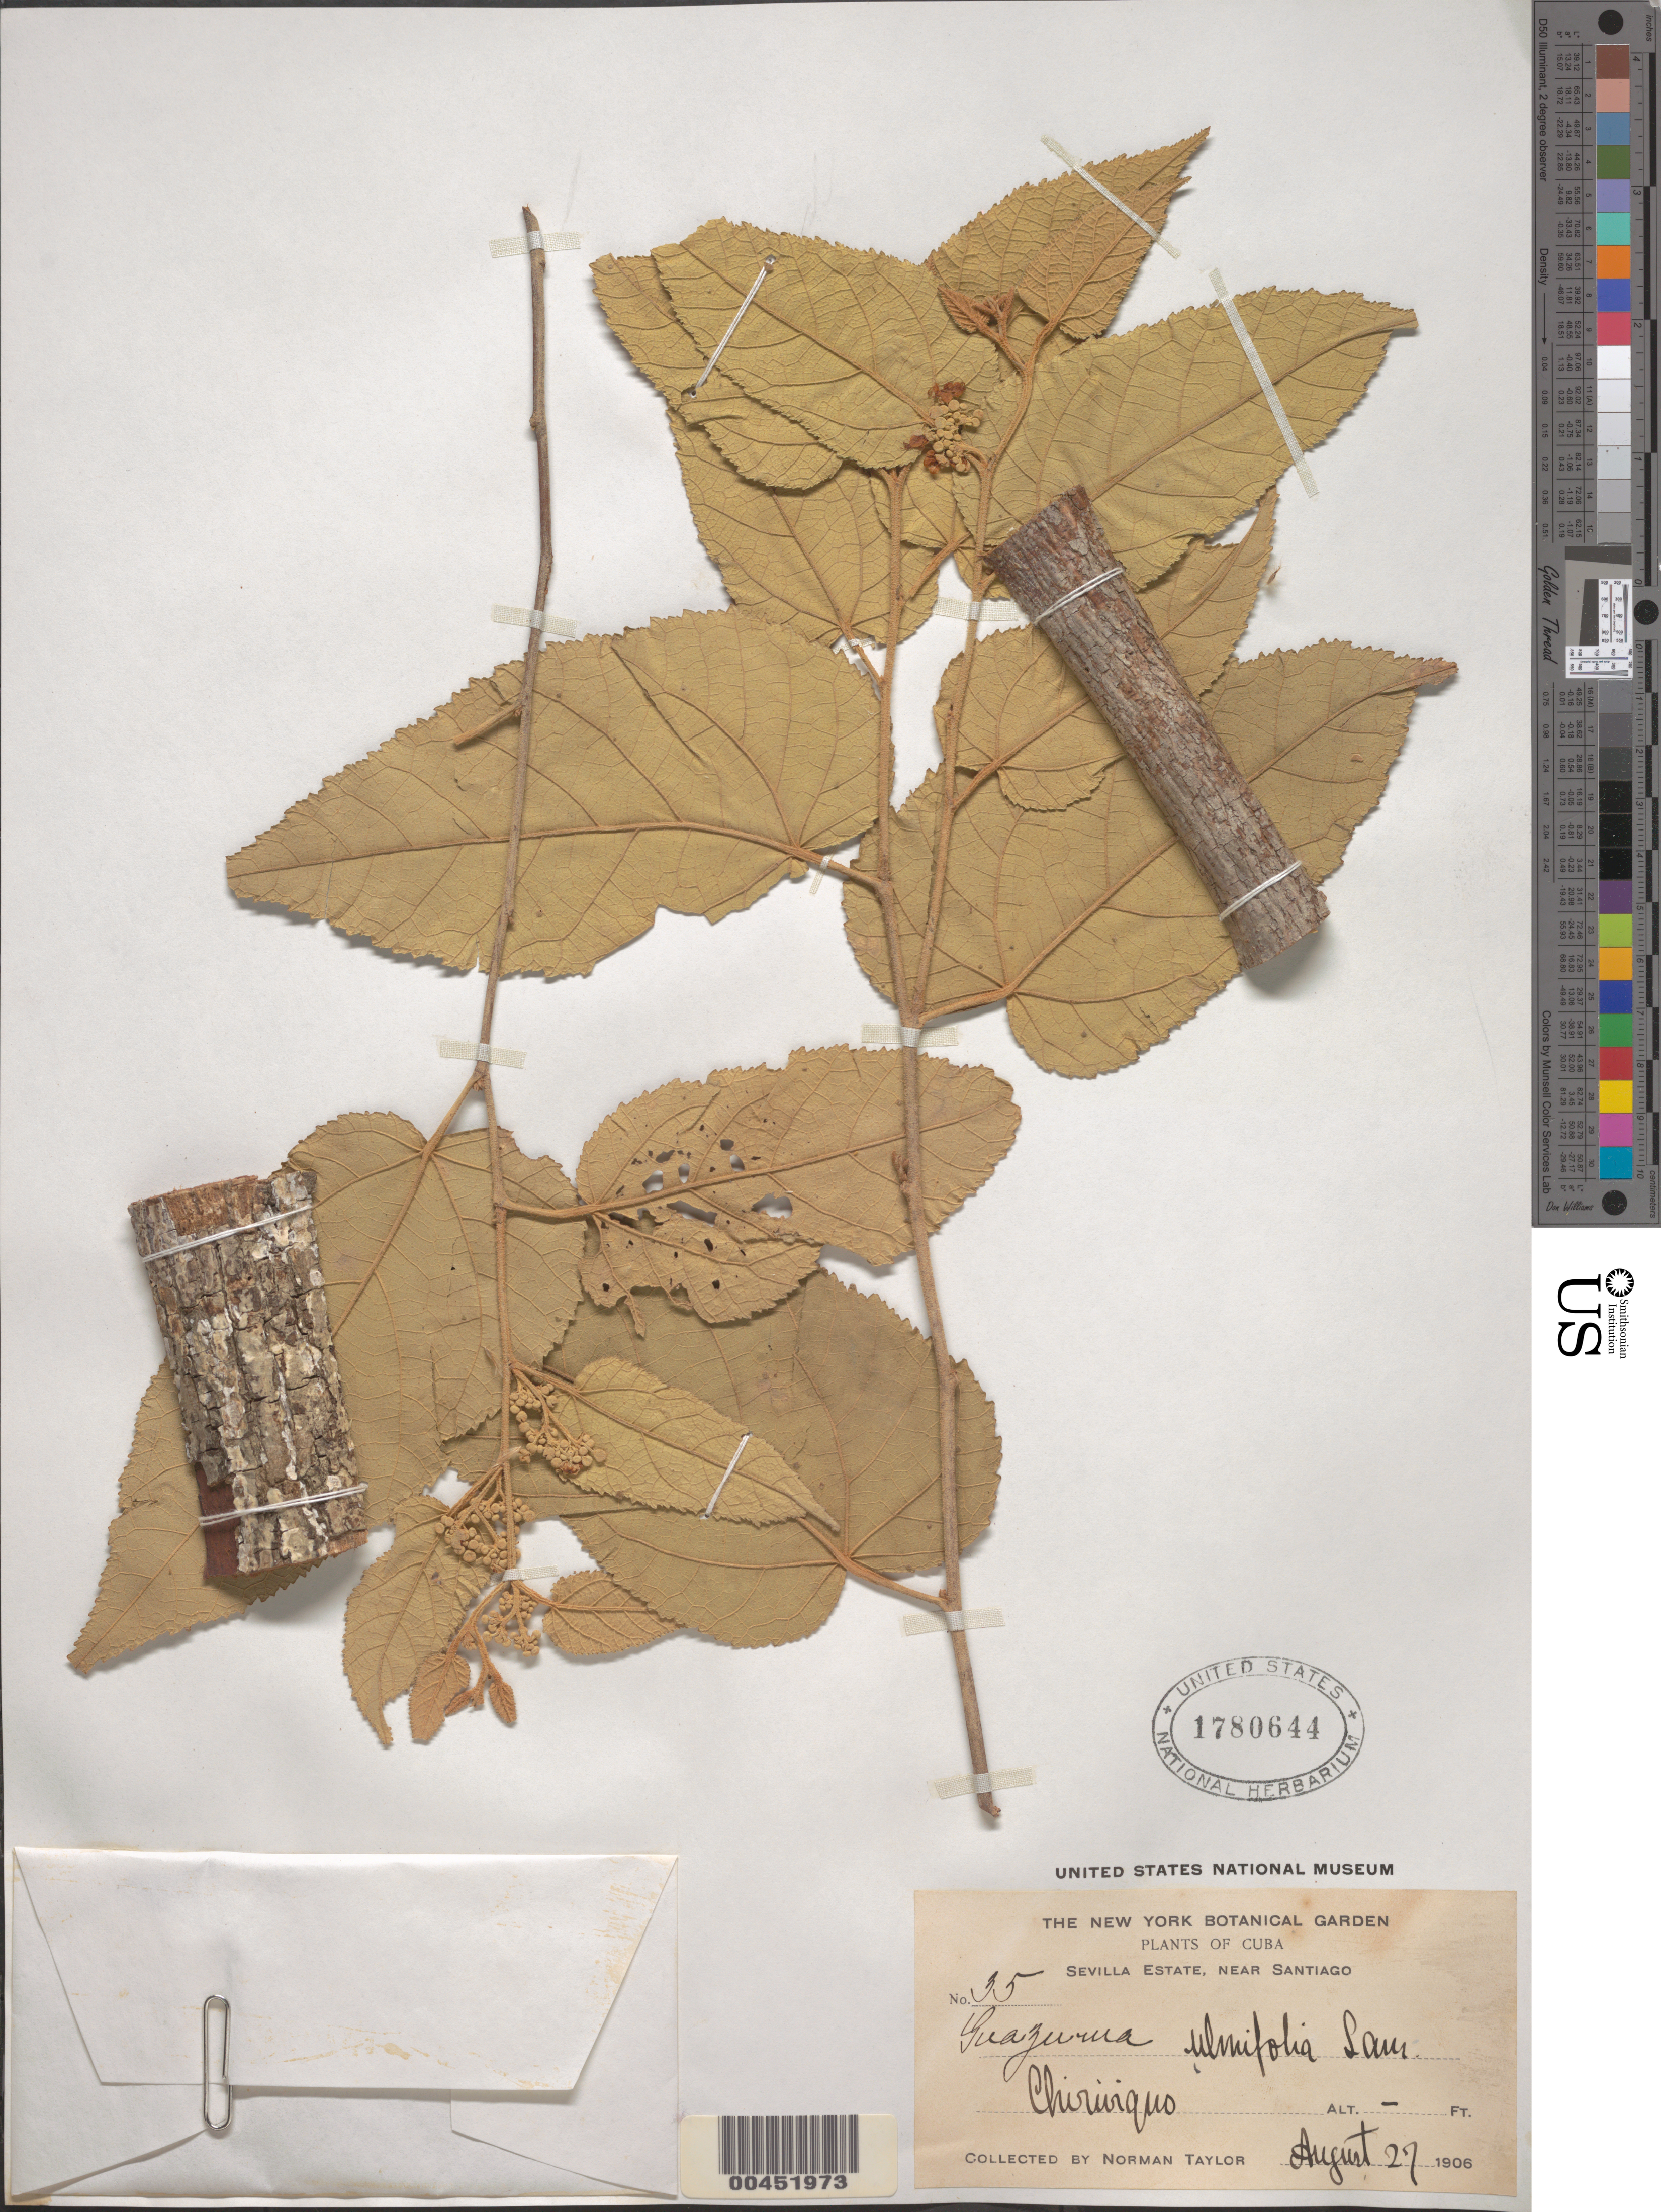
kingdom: Plantae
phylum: Tracheophyta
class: Magnoliopsida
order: Malvales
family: Malvaceae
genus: Guazuma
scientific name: Guazuma ulmifolia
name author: Lam.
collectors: N. Taylor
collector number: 35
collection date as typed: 27 Aug 1906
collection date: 1906-08-27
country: Cuba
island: Greater Antilles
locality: Sevilla Estate, near Santiago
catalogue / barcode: US 1780644